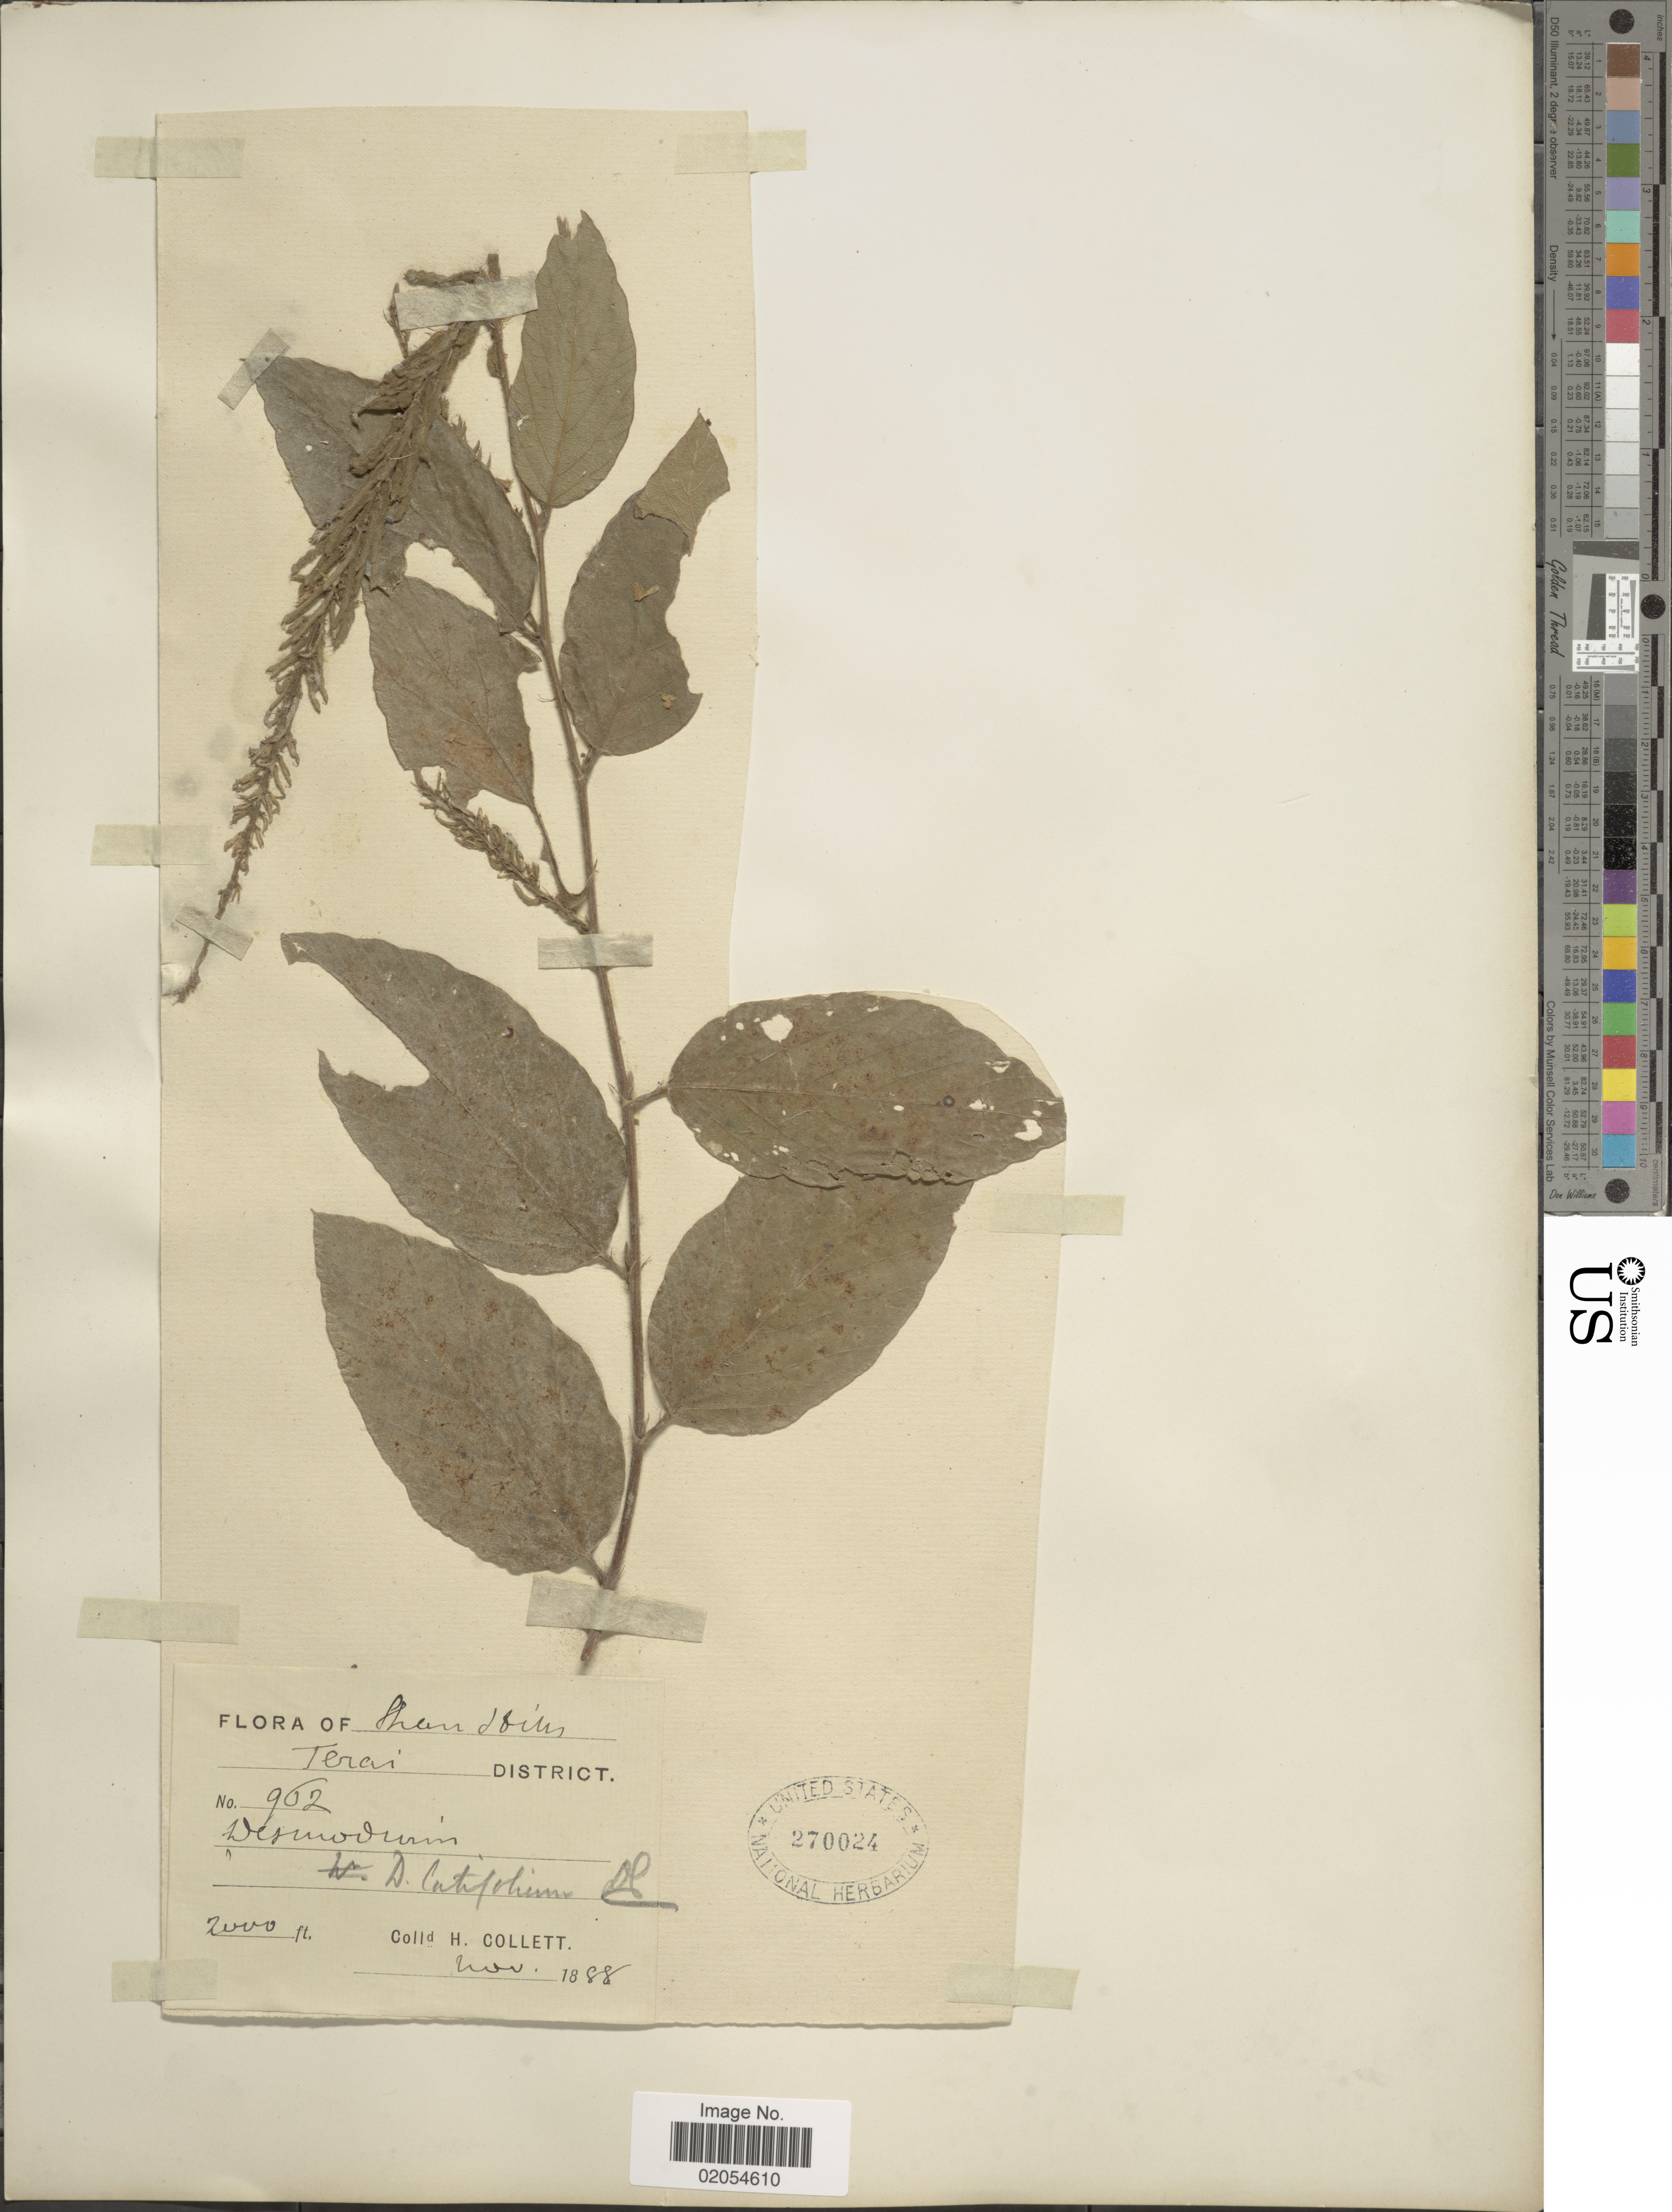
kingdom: Plantae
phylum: Tracheophyta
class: Magnoliopsida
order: Fabales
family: Fabaceae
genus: Polhillides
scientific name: Polhillides velutina subsp. velutina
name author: (Willd.) H. Ohashi & K. Ohashi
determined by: Strong, Mark T., (BOT), Smithsonian Institution - National Museum of Natural History (UNITED STATES)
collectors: H. Collett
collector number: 962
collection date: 1888-11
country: India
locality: Shan doim [interpreted] Terai District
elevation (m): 610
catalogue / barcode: US 270024